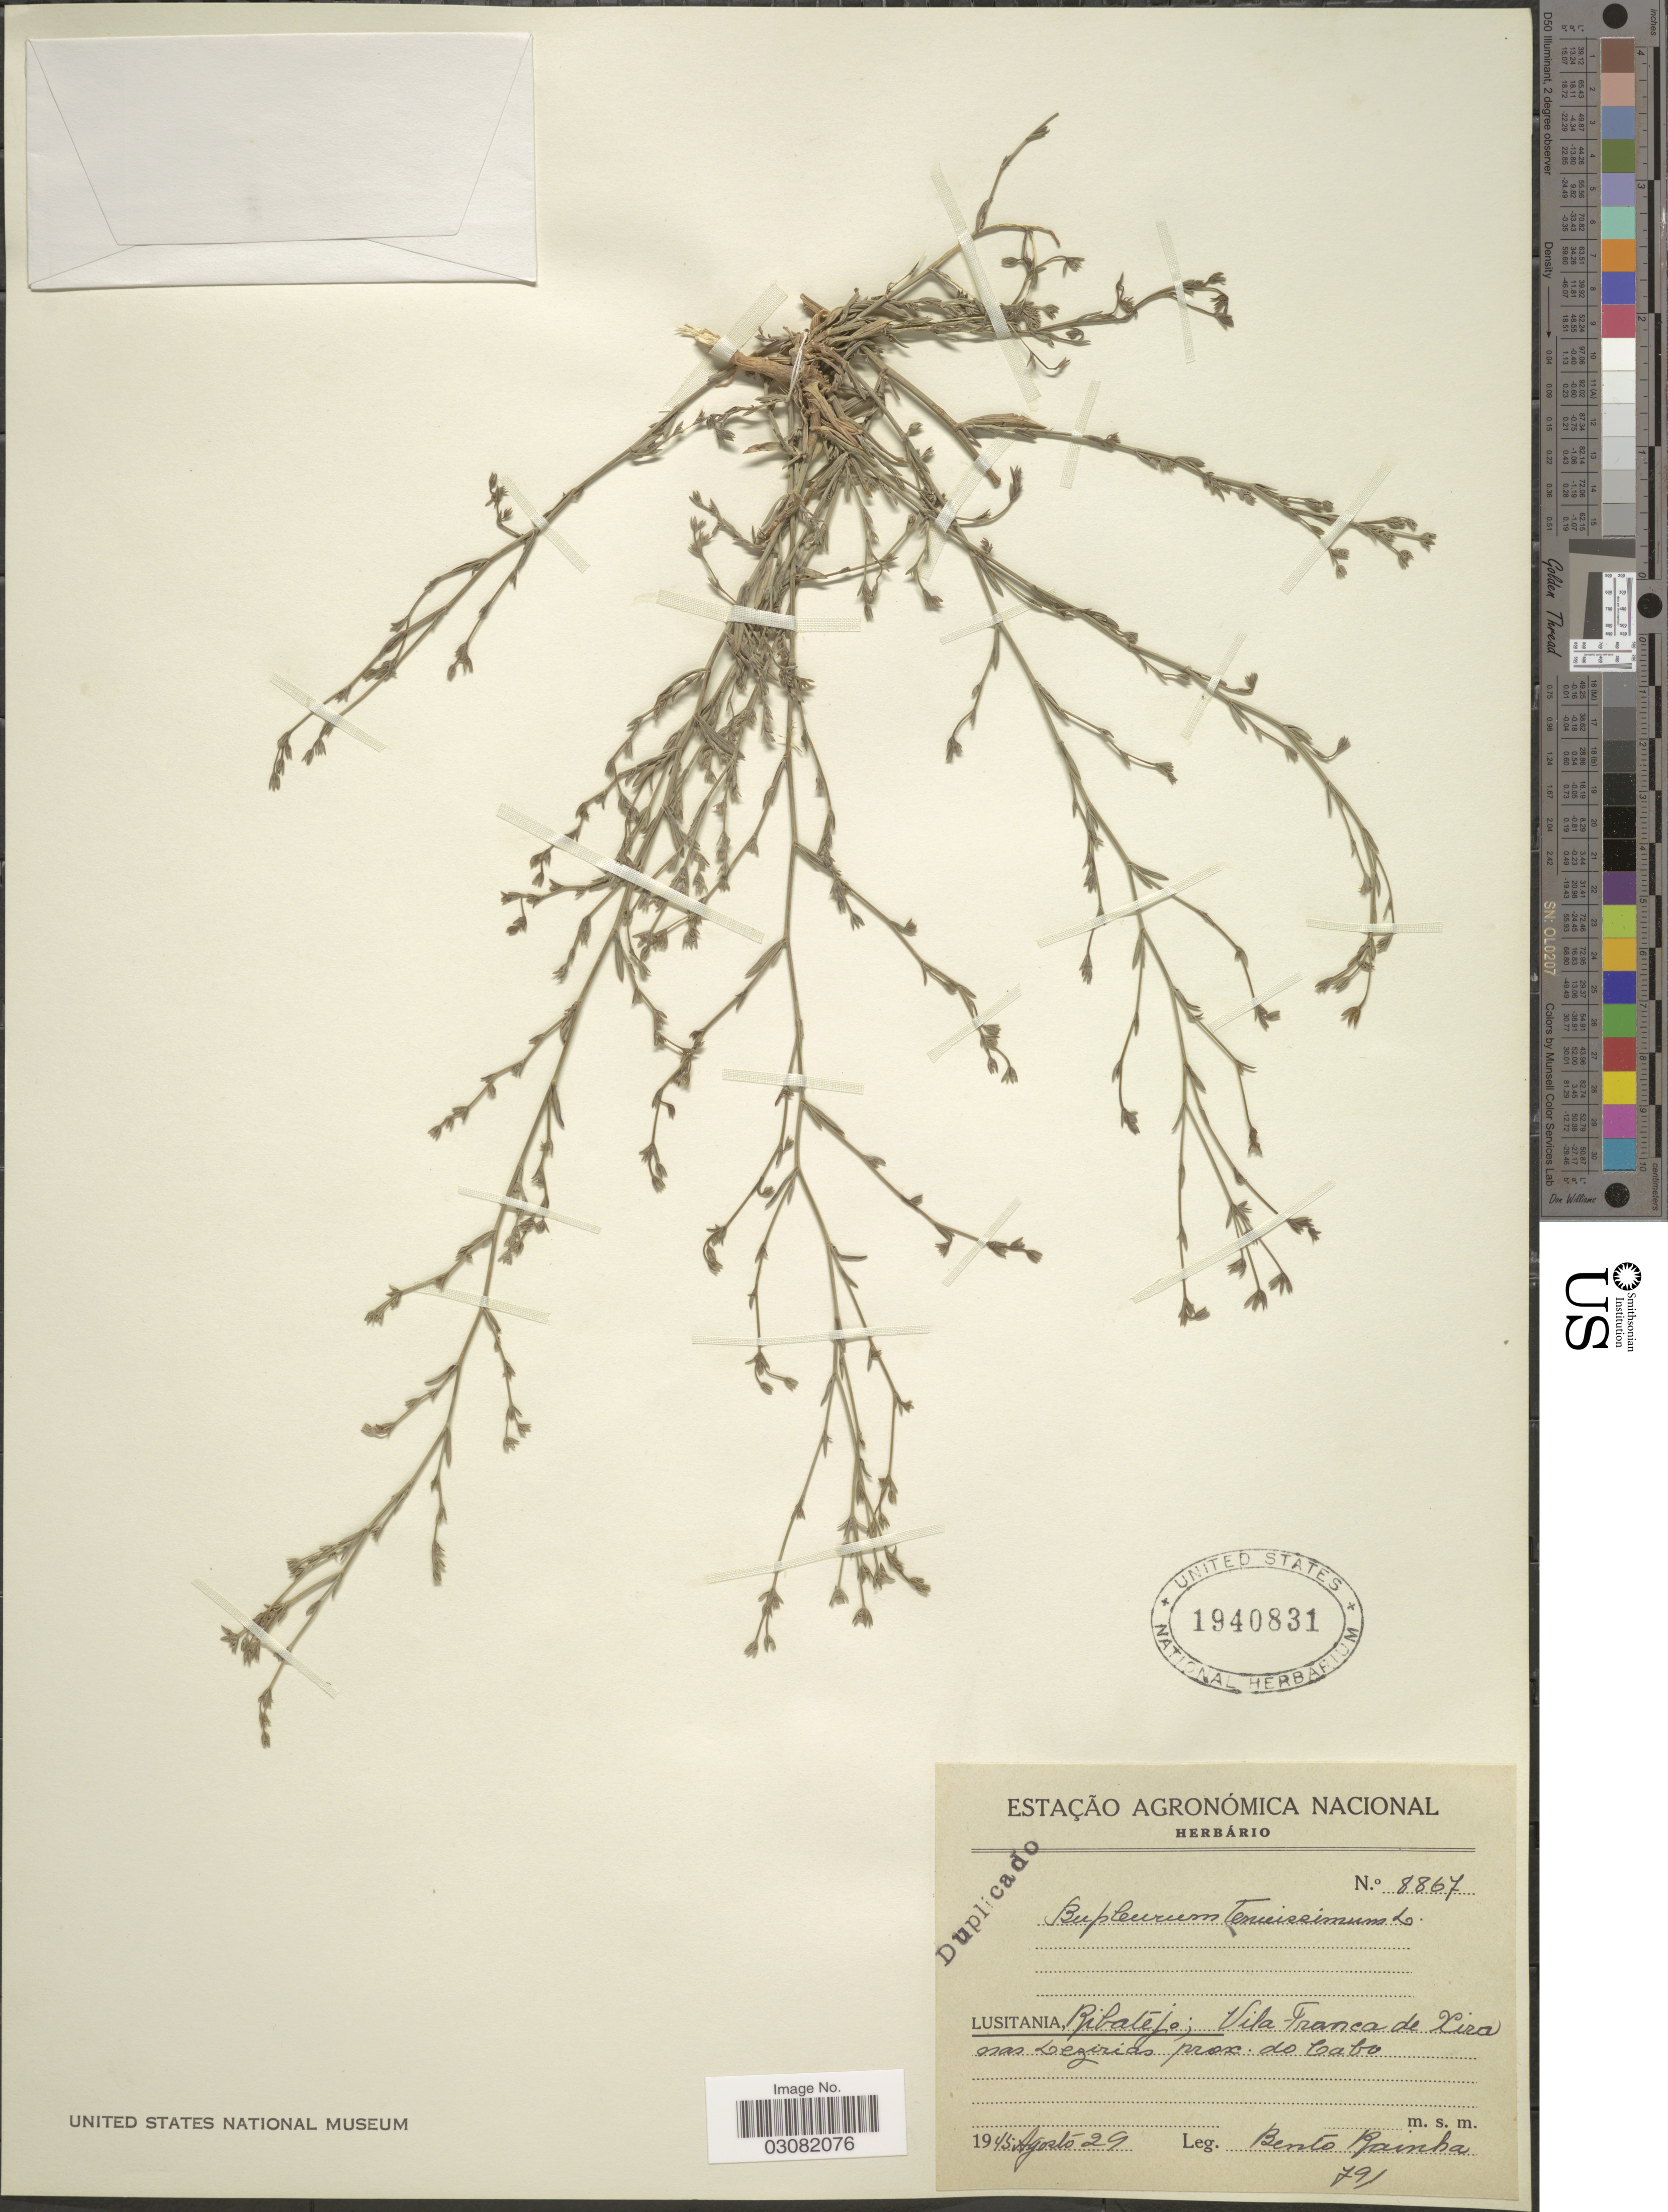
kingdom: Plantae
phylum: Tracheophyta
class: Magnoliopsida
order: Apiales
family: Apiaceae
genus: Bupleurum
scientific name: Bupleurum tenuissimum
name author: L.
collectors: B. Rainha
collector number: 791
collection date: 1945-08-29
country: Portugal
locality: Ribatejo; Vila Franca de Xira nos [interpreted] Legirias prox. do Cabo.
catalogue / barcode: US 1940831